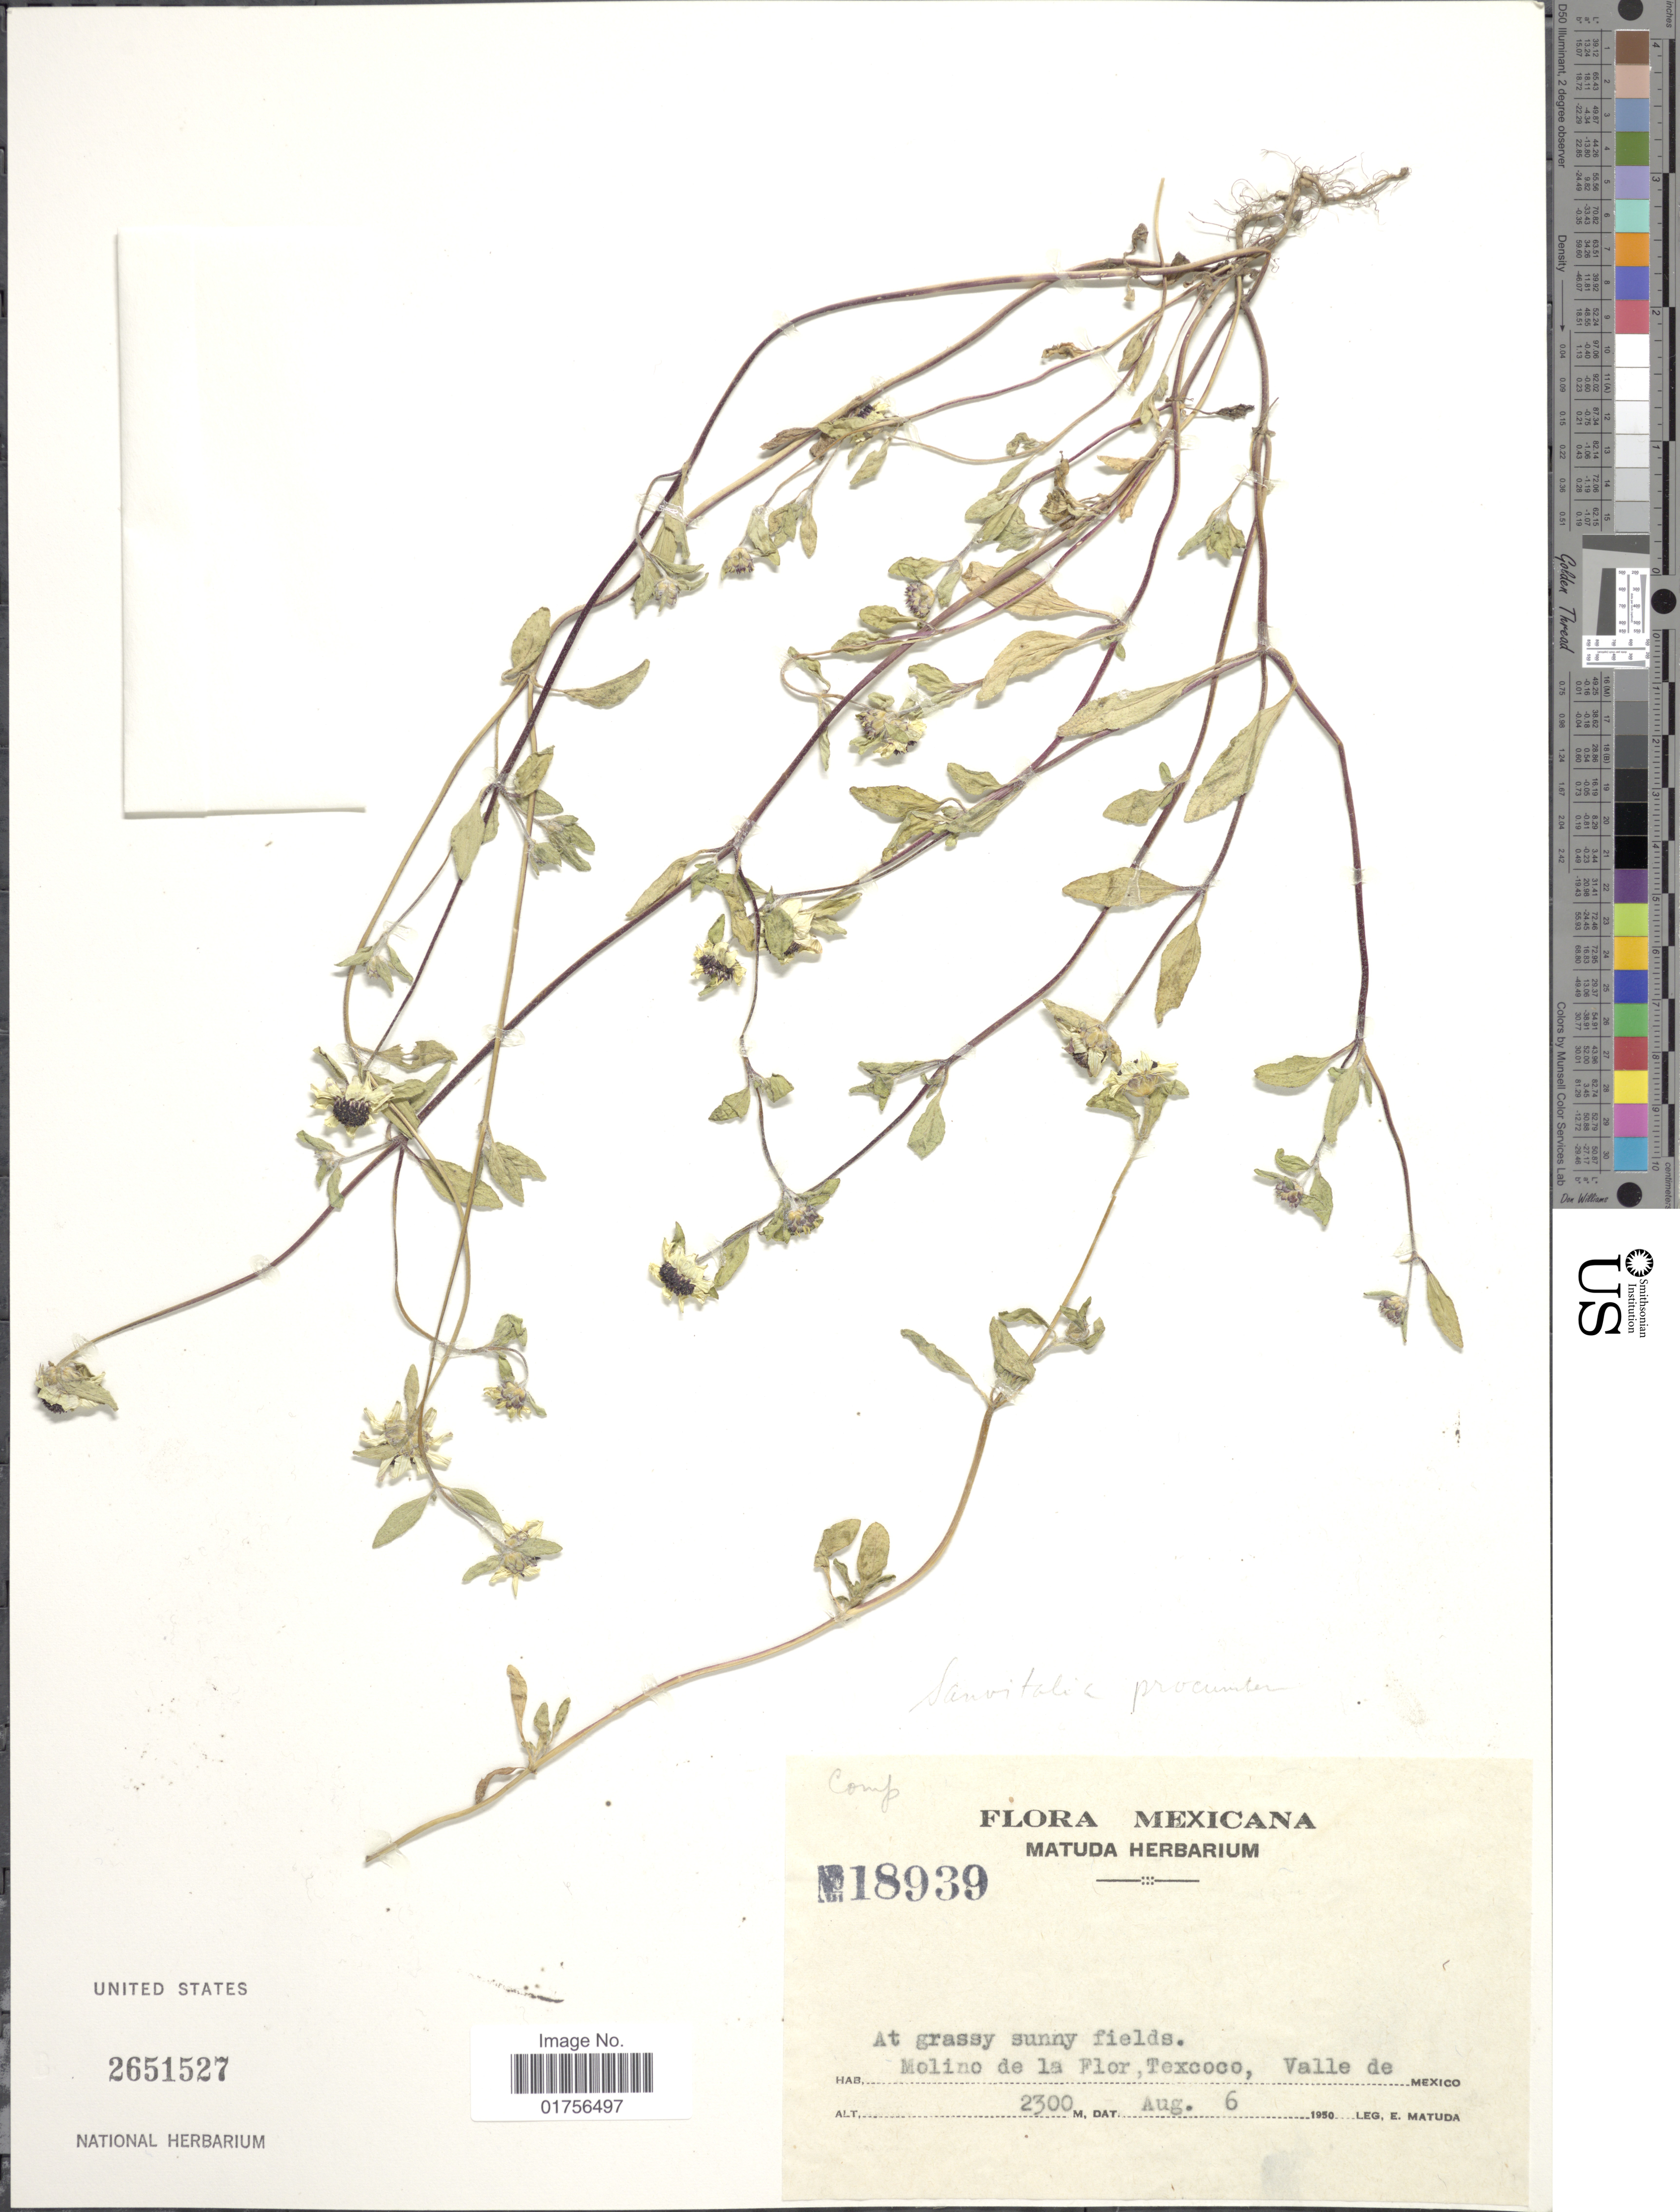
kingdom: Plantae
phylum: Tracheophyta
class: Magnoliopsida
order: Asterales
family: Asteraceae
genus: Sanvitalia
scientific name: Sanvitalia procumbens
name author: Lam.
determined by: Skibicki, Samuel V.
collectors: E. Matuda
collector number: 18939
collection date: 1950-08-06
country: Mexico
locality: Molino de la Flor, Texcoco, Valle de Mexico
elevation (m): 2300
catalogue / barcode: US 2651527